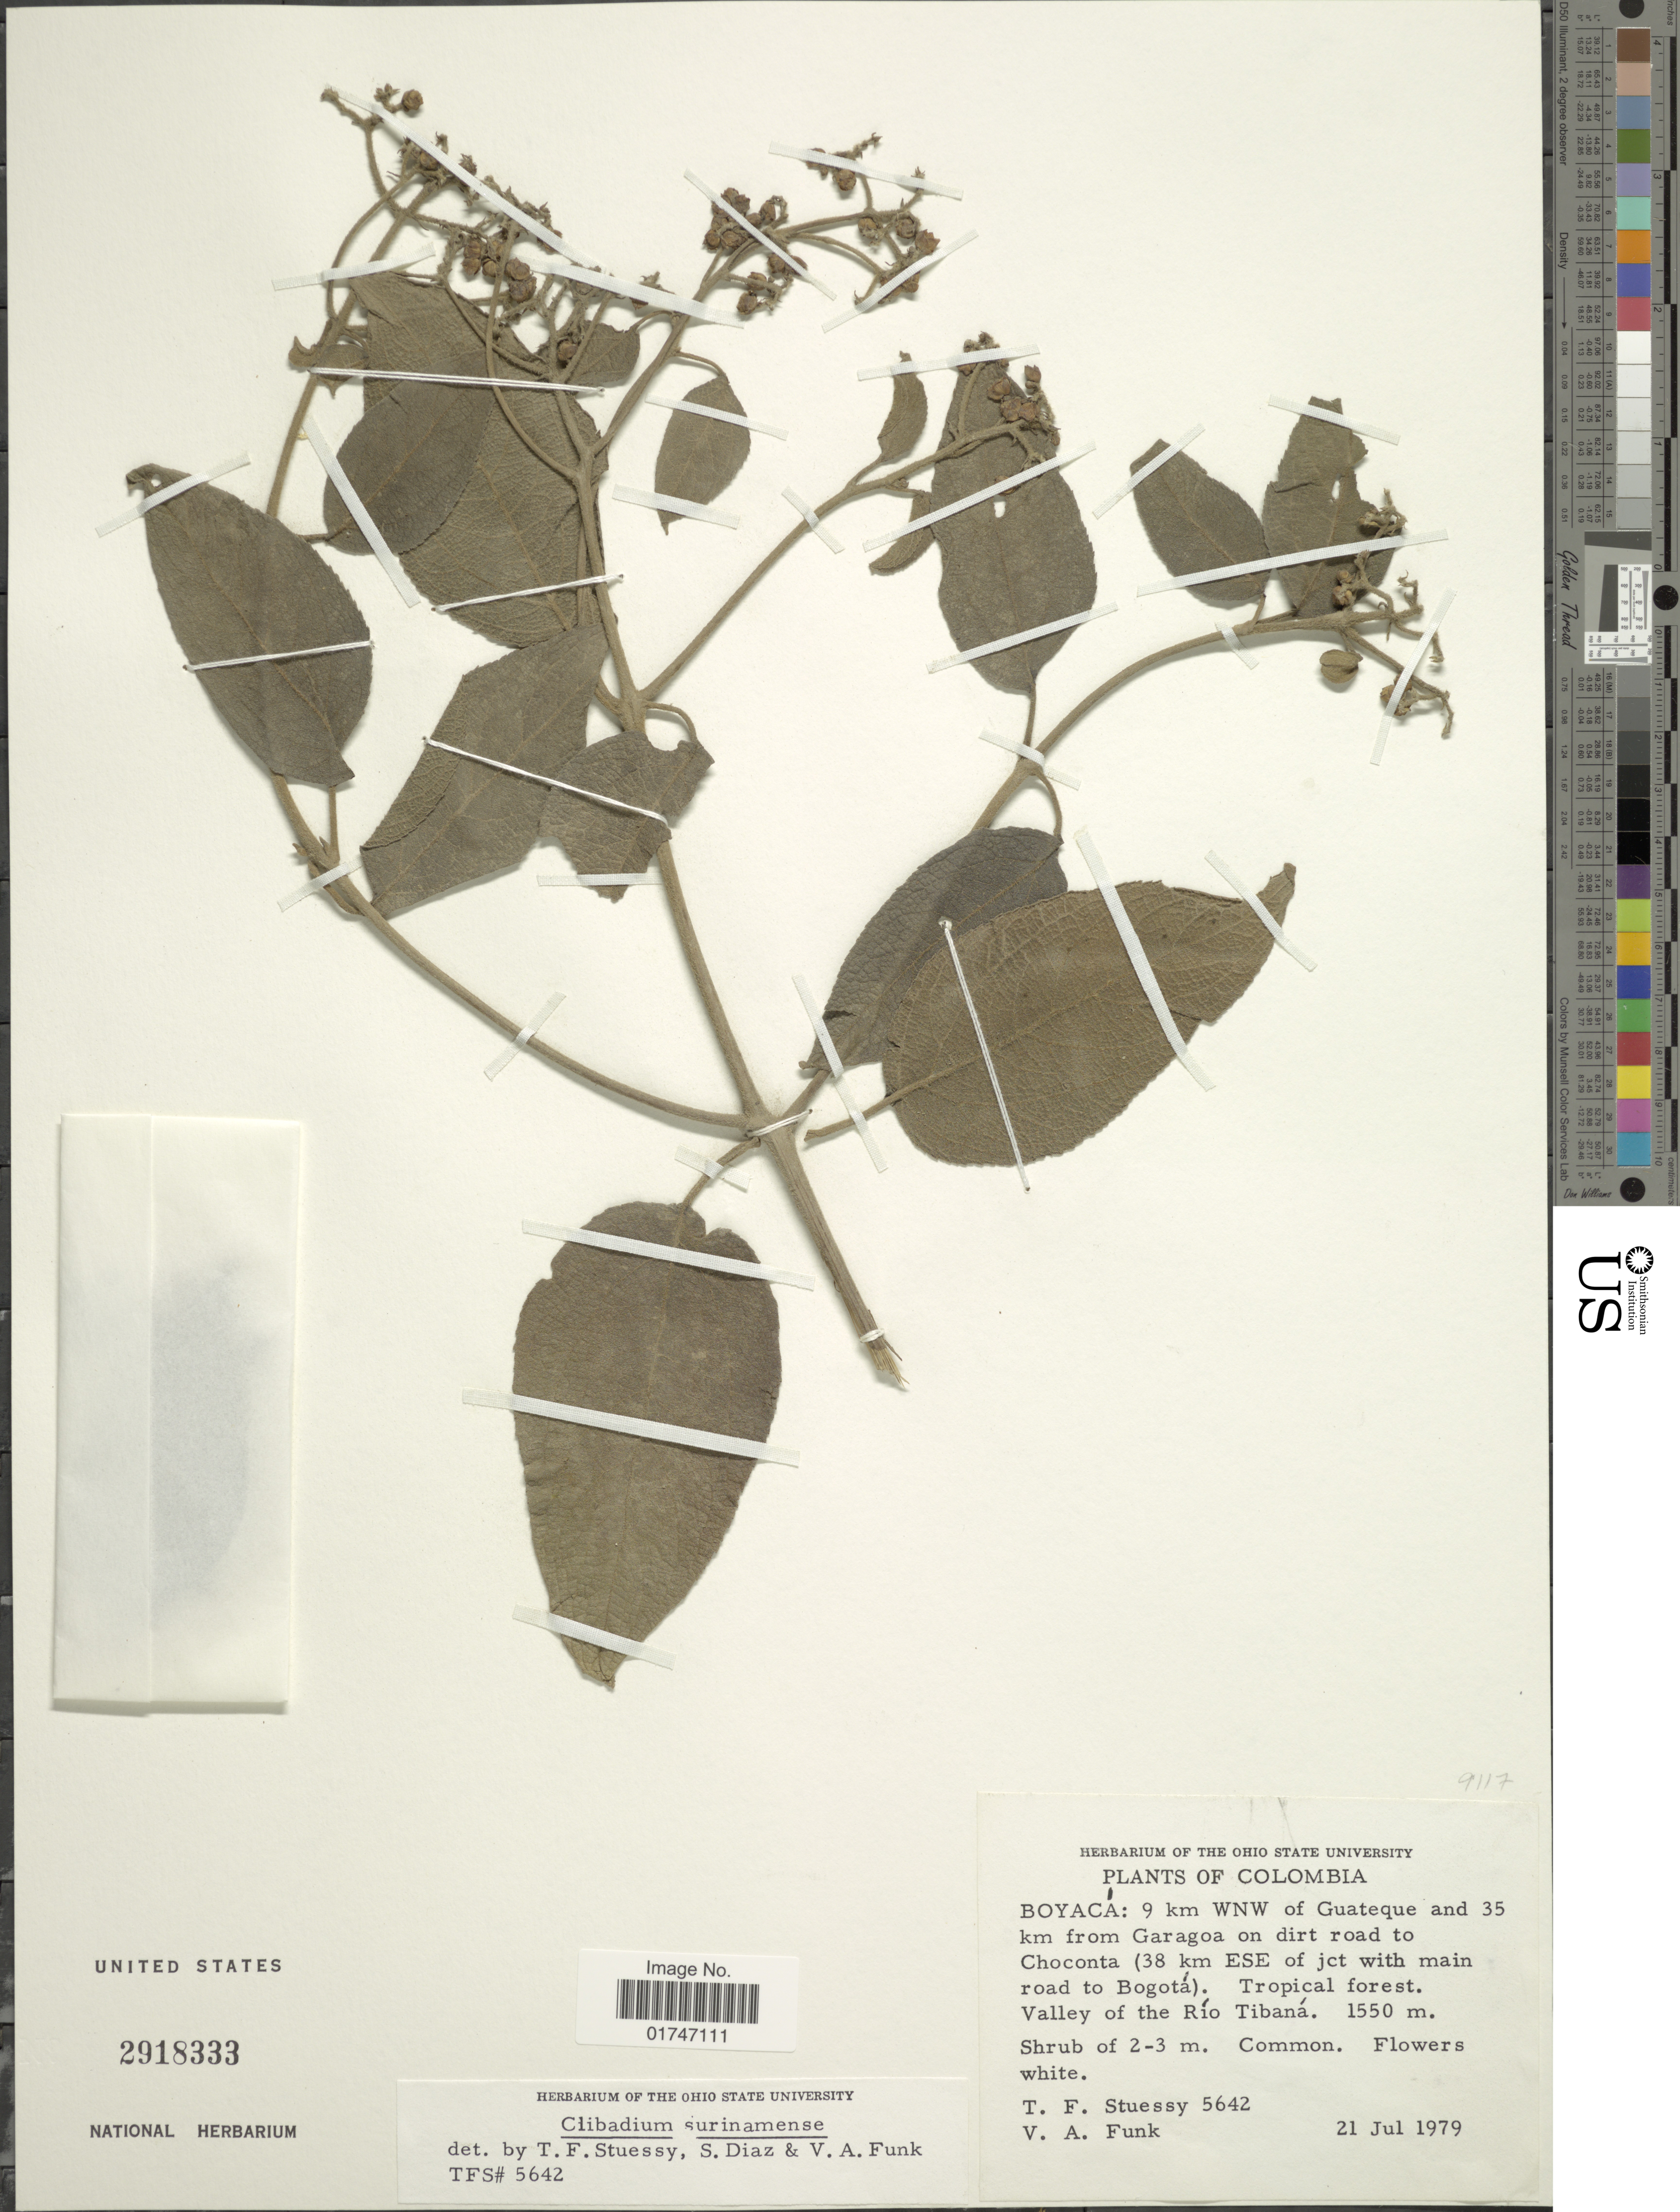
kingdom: Plantae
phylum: Tracheophyta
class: Magnoliopsida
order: Asterales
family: Asteraceae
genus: Clibadium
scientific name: Clibadium surinamense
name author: L.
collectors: T. Stuessy & V. Funk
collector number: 5642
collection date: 1979-07-21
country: Colombia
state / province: Boyacá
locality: Boyacá: 9 km WNW of Guateque and 35 km from Garagoa on dirt road to Choconta (38 km ESE of jct with main road to Bogotá). Tropical forest. Valley of the Río Tibaná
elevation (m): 1550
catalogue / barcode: US 2918333